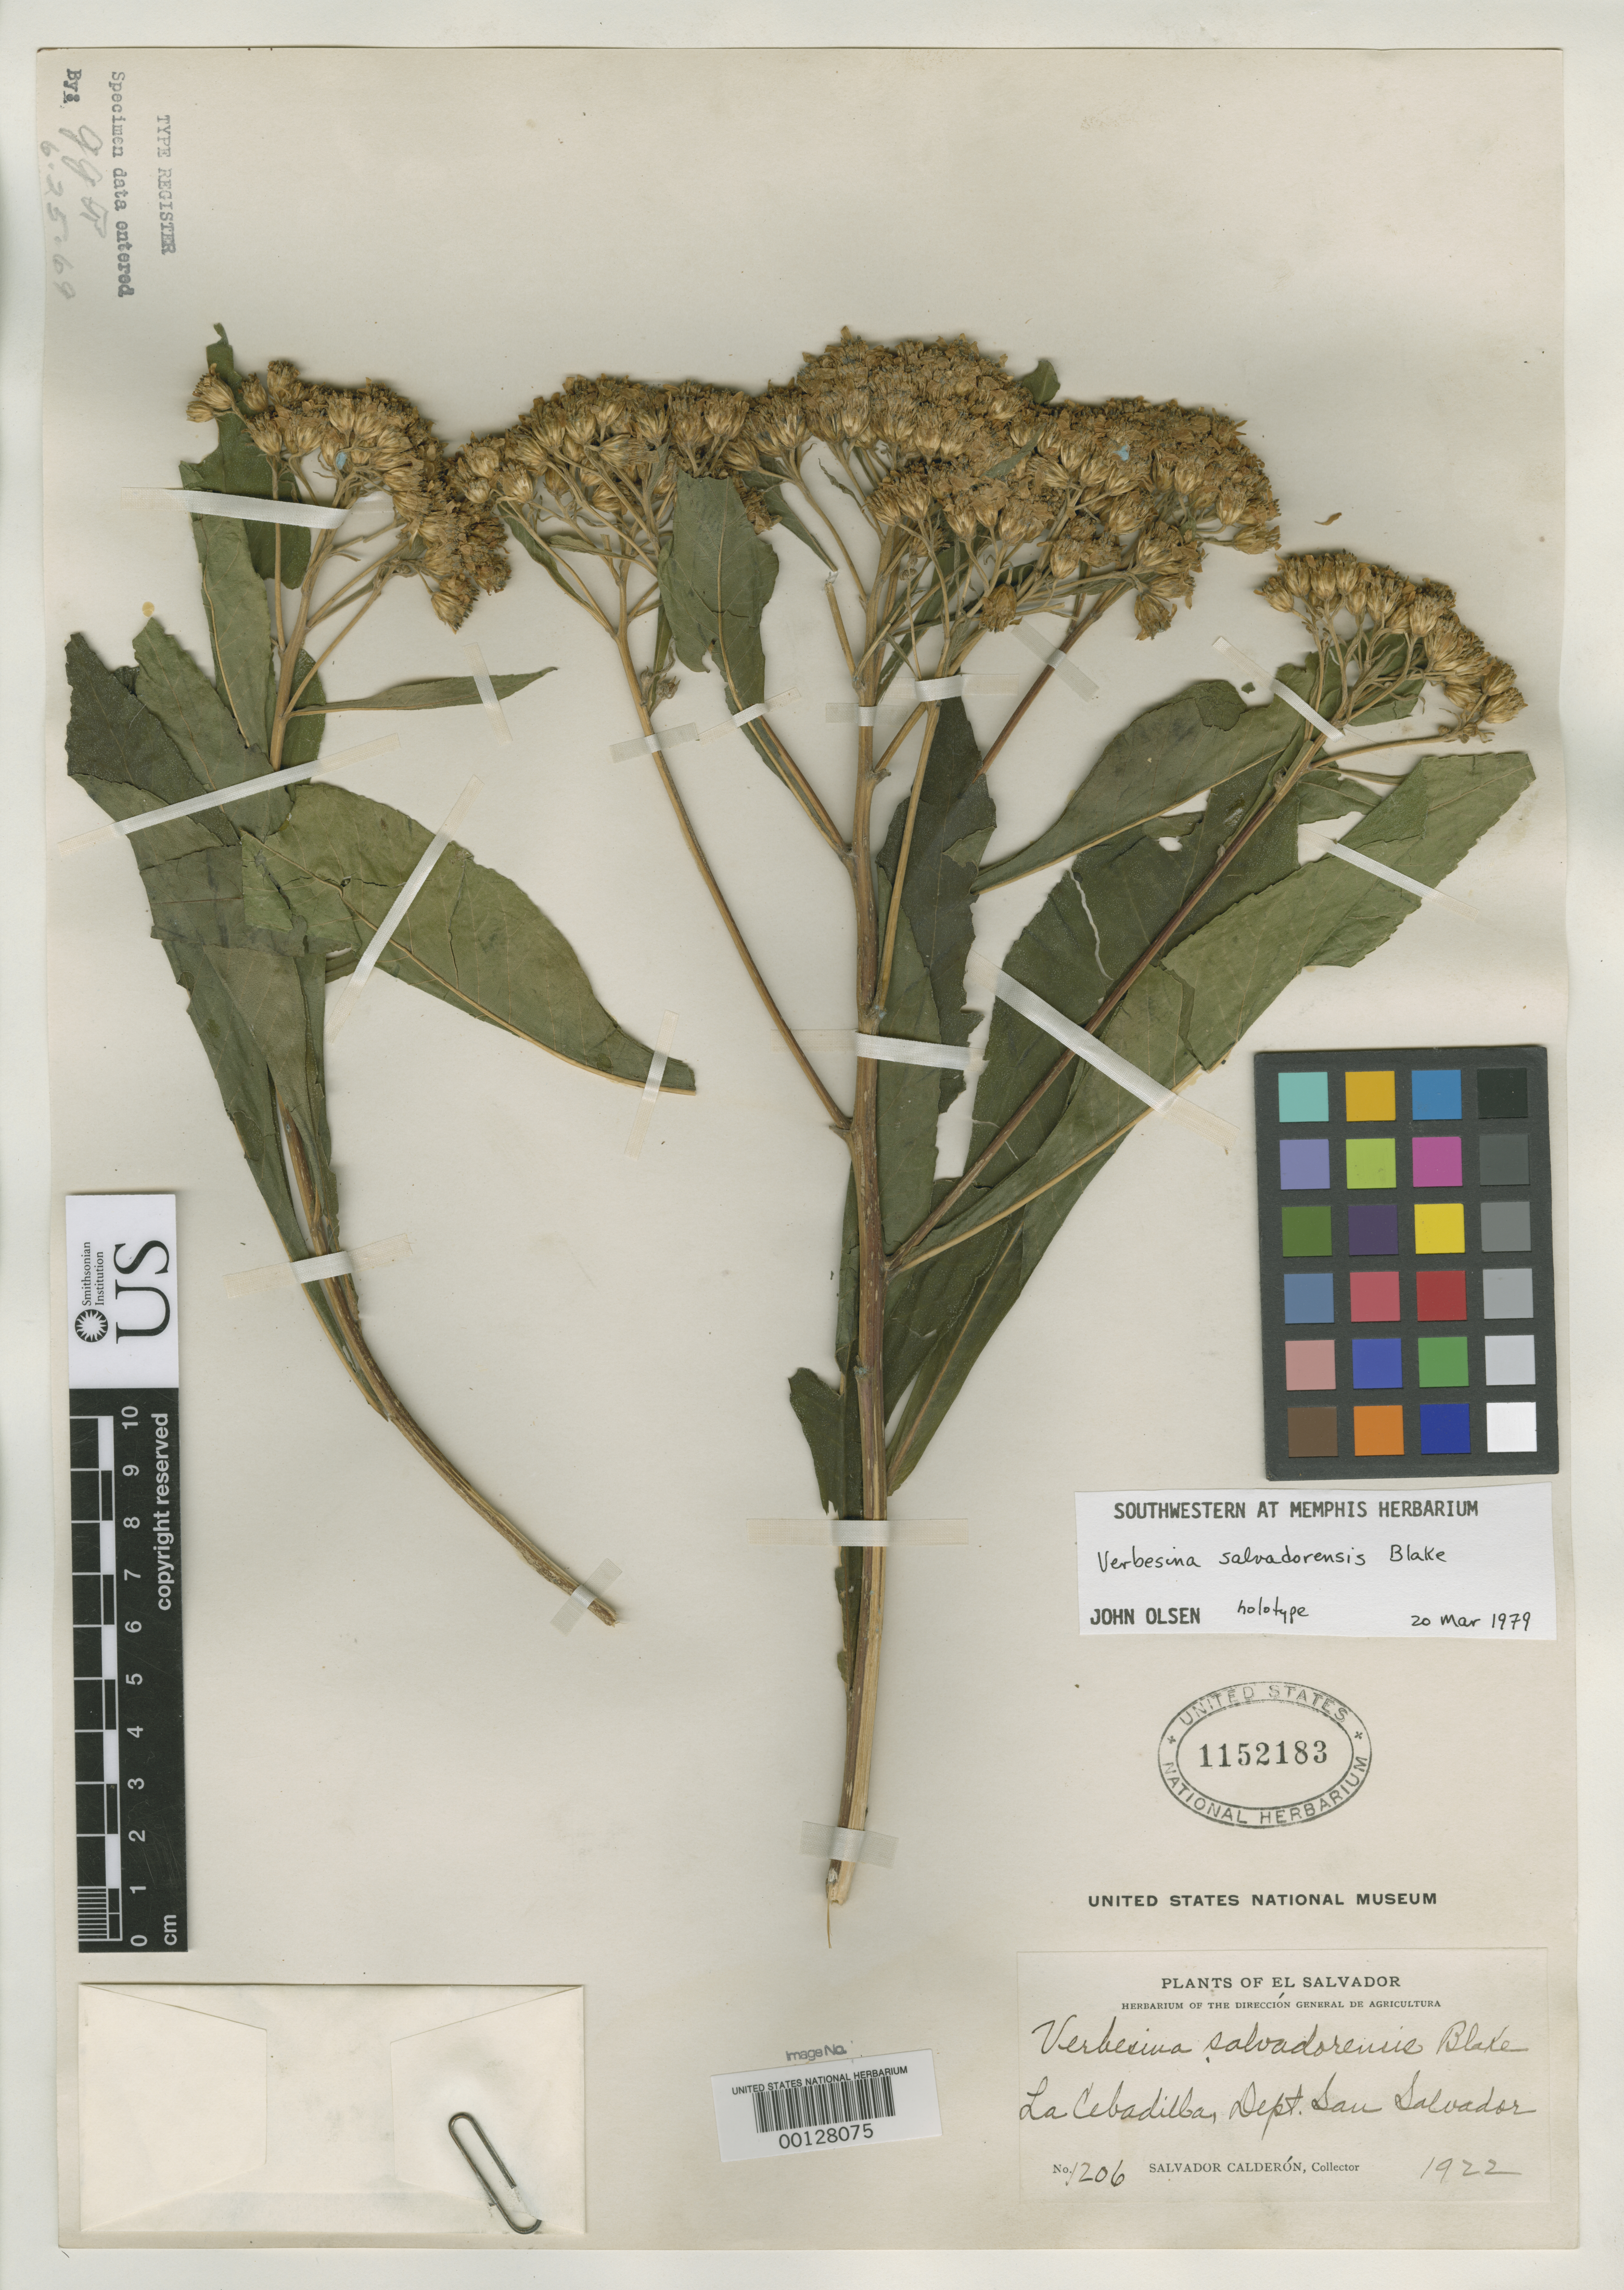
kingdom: Plantae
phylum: Tracheophyta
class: Magnoliopsida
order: Asterales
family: Asteraceae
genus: Verbesina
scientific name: Verbesina salvadorensis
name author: S.F. Blake in Standl.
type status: Holotype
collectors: S. Calderón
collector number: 1206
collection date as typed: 1922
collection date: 1922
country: El Salvador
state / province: San Salvador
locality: La Cebadilla.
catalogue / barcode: US 1152183